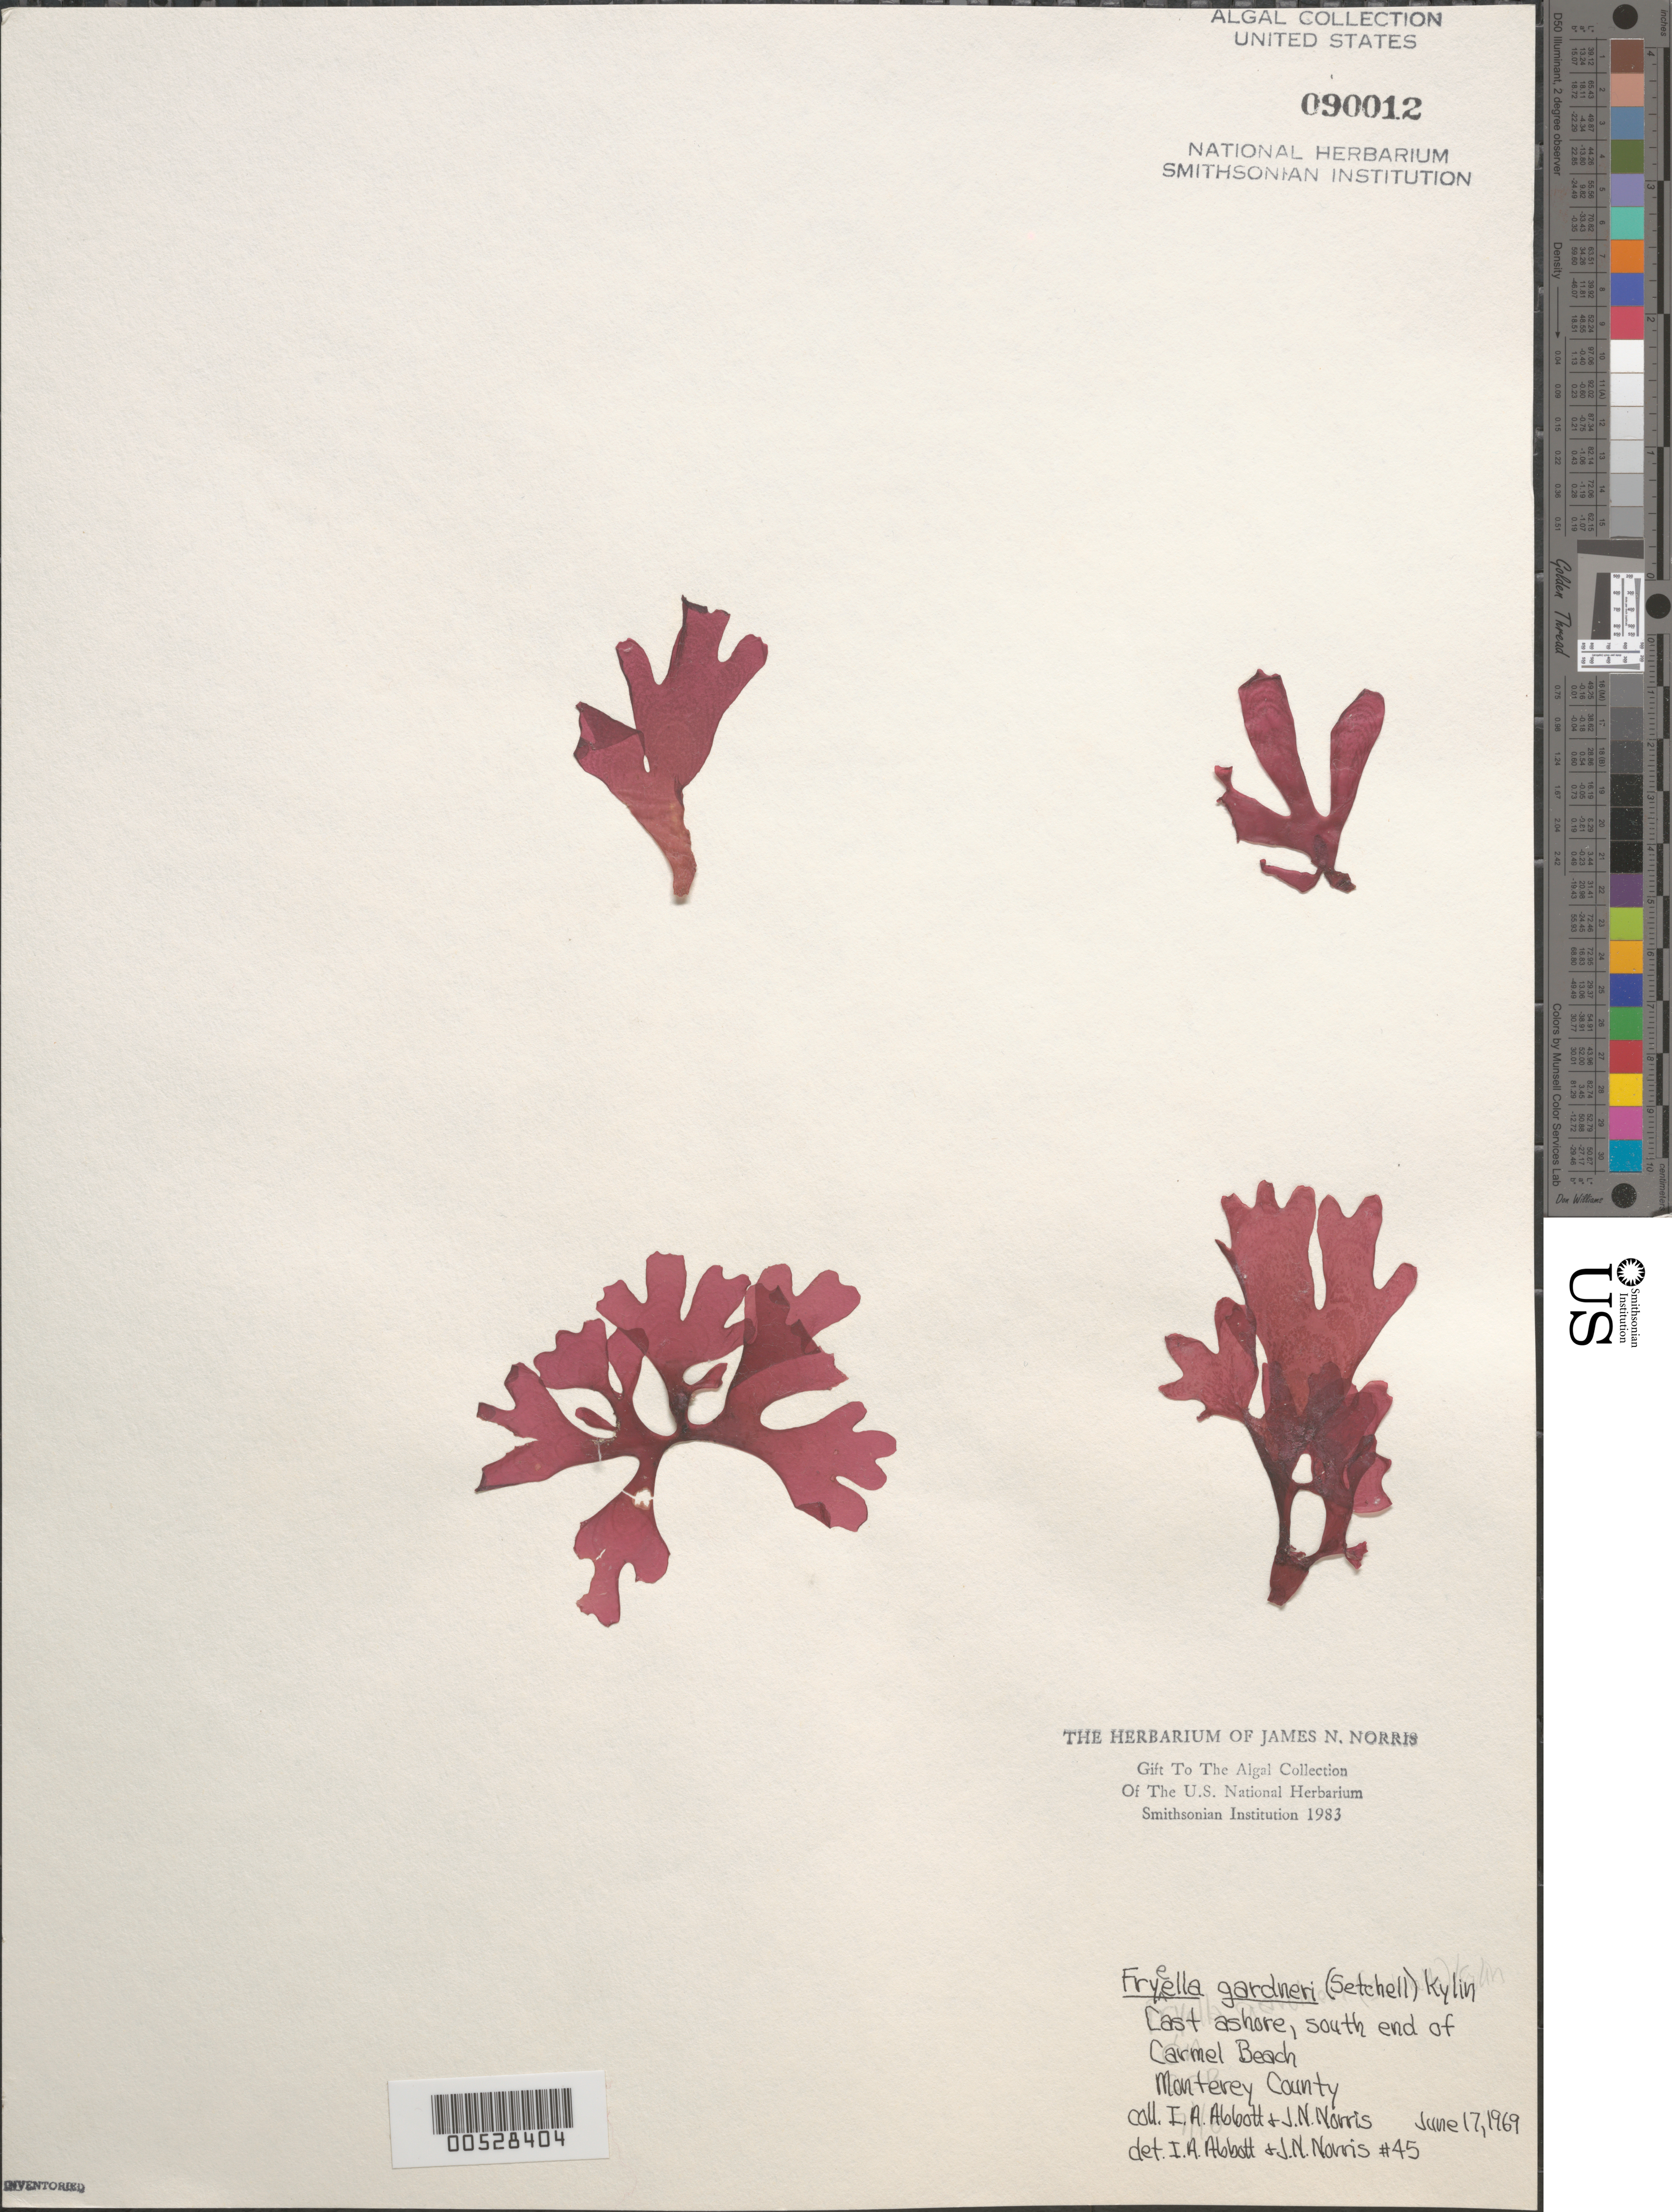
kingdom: Plantae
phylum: Rhodophyta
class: Florideophyceae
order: Rhodymeniales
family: Fryeellaceae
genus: Fryeella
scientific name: Fryeella gardneri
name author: (Setch.) Kylin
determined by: Abbott, I. A.; Norris, J. N.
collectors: I. A. Abbott & J. N. Norris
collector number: JN-45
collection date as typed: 17 Jun 1969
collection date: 1969-06-17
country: United States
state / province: California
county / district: Monterey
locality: Carmel Beach, south end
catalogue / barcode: US 90012